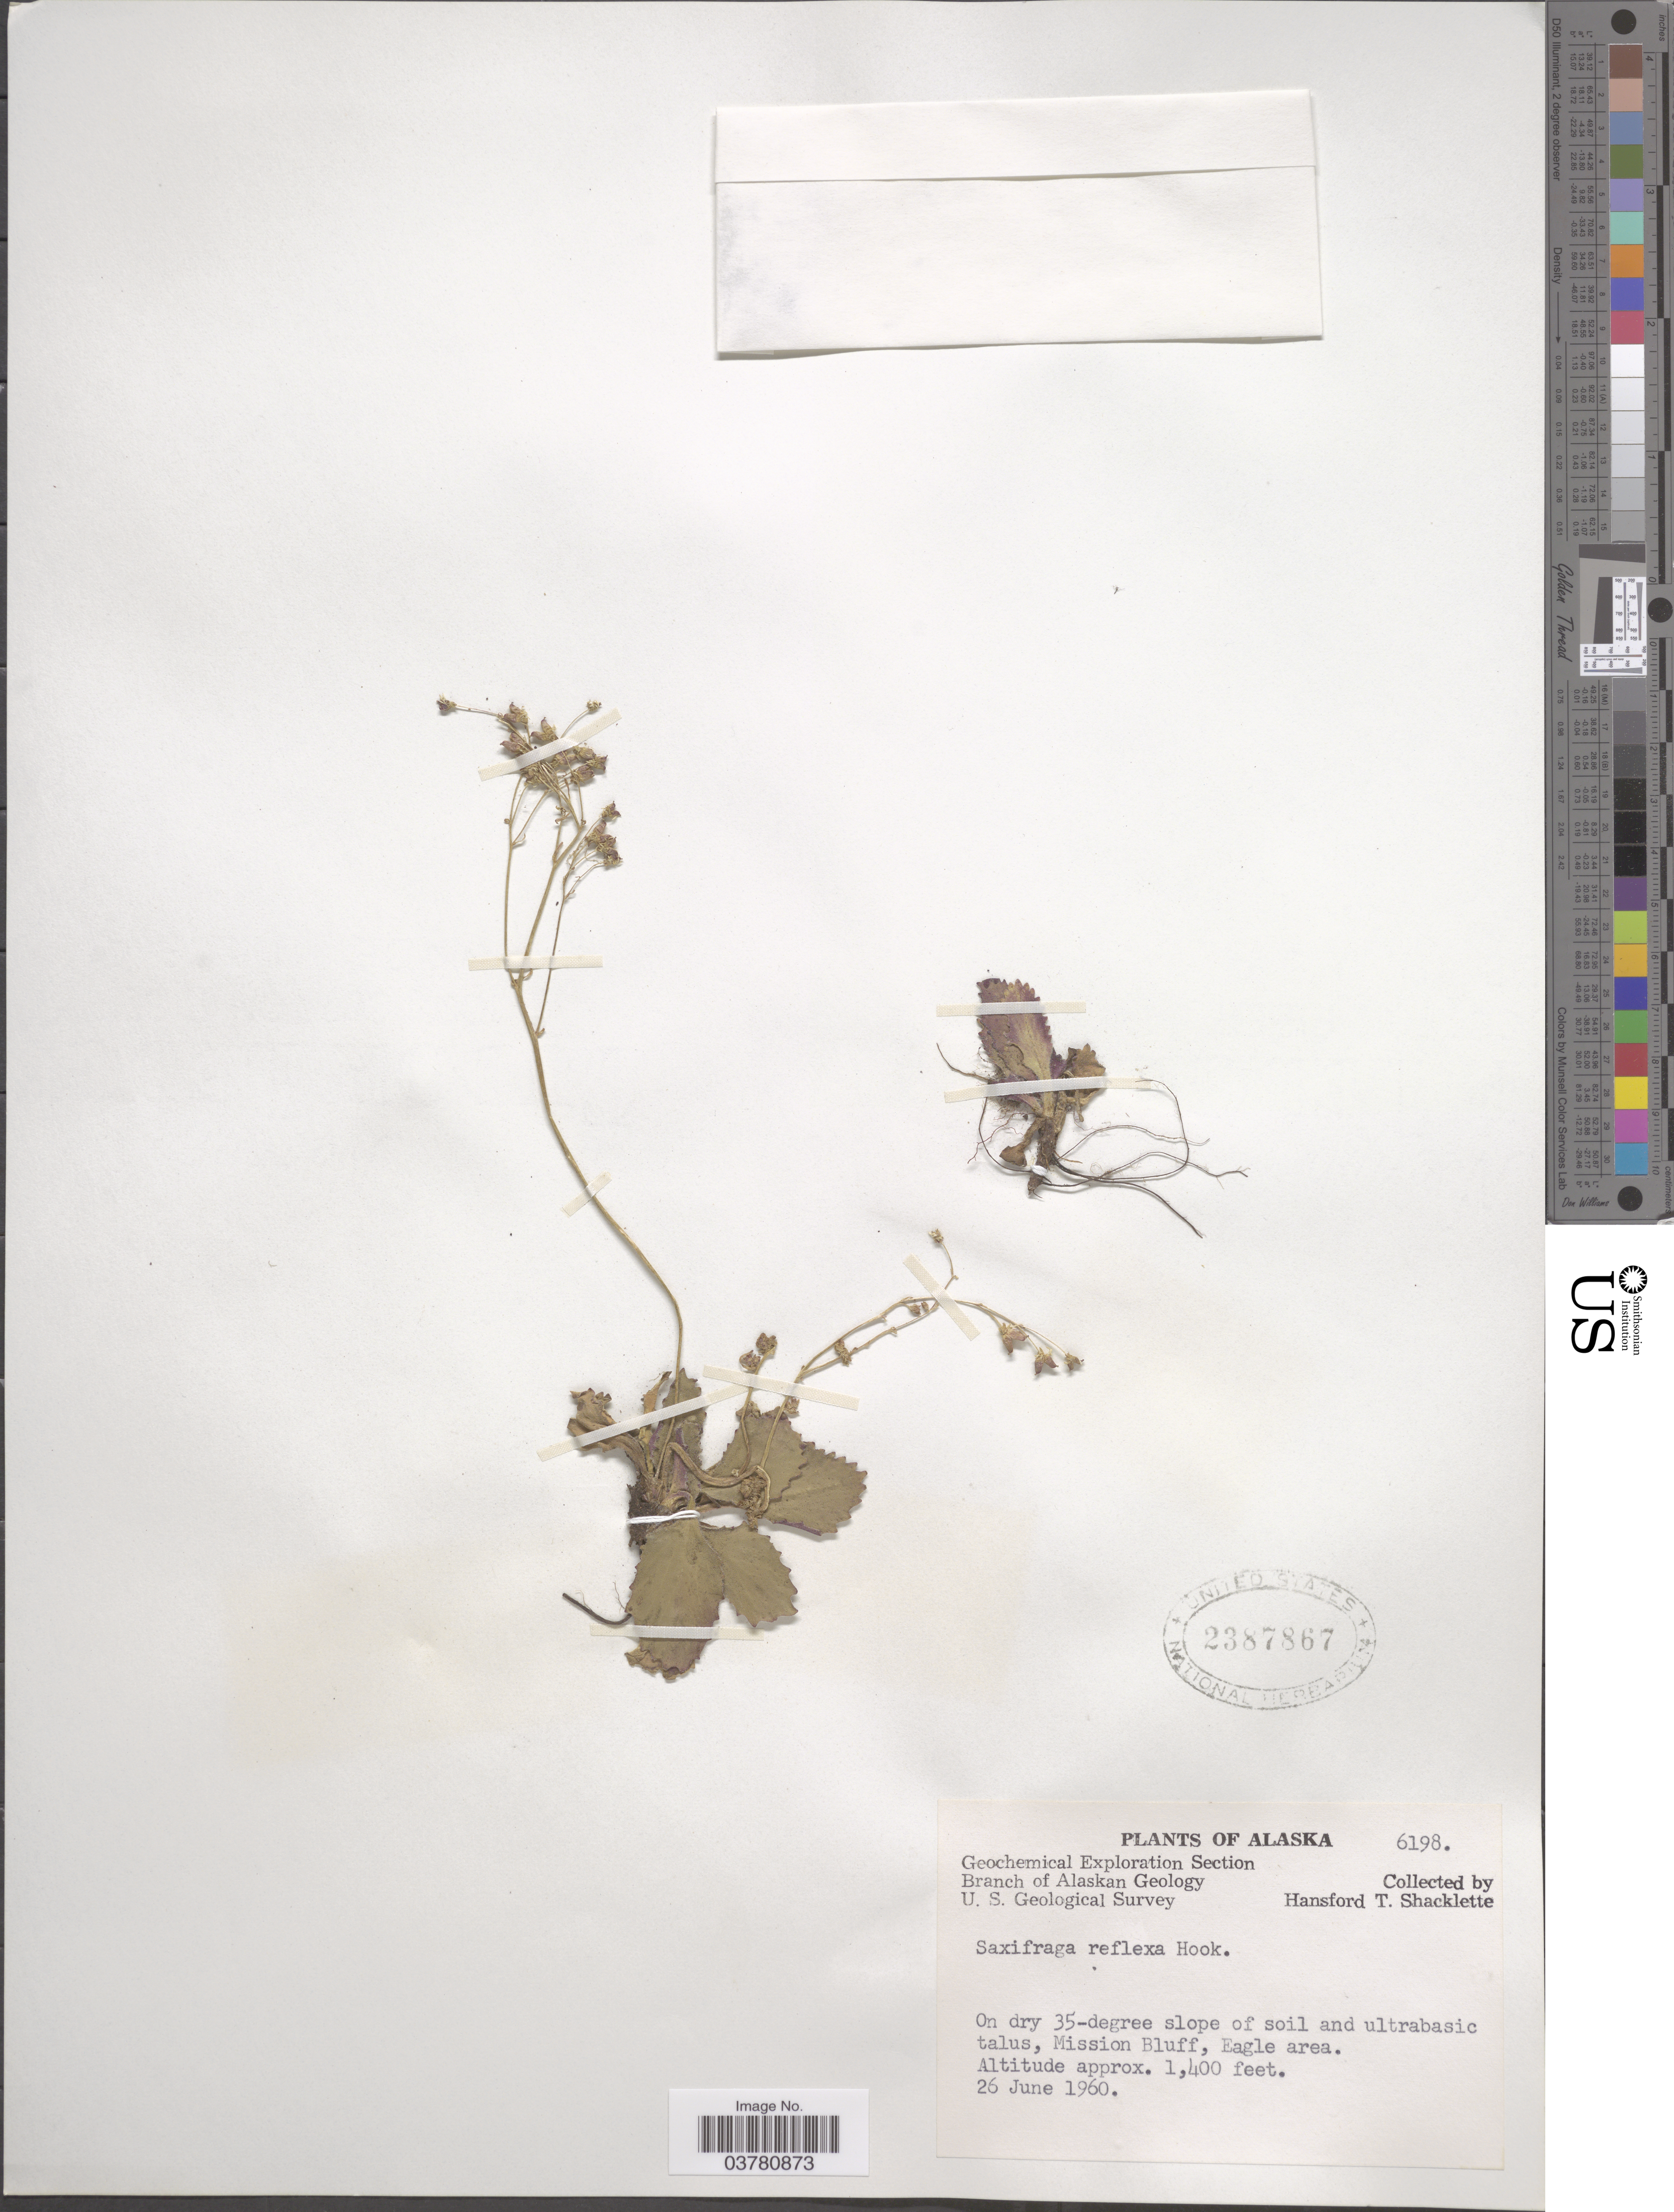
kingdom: Plantae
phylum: Tracheophyta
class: Magnoliopsida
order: Saxifragales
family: Saxifragaceae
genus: Micranthes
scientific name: Micranthes reflexa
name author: (Hook.) Small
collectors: H. Shacklette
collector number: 6198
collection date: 1960-06-26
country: United States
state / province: Alaska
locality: Geochemical Exploration Section Branch of Alaskan Geology U. S. Geological Survey. On dry 35-degree slope of soil and ultrabasic talus, Mission Bluff, Eagle area.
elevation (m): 427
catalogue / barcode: US 2387867